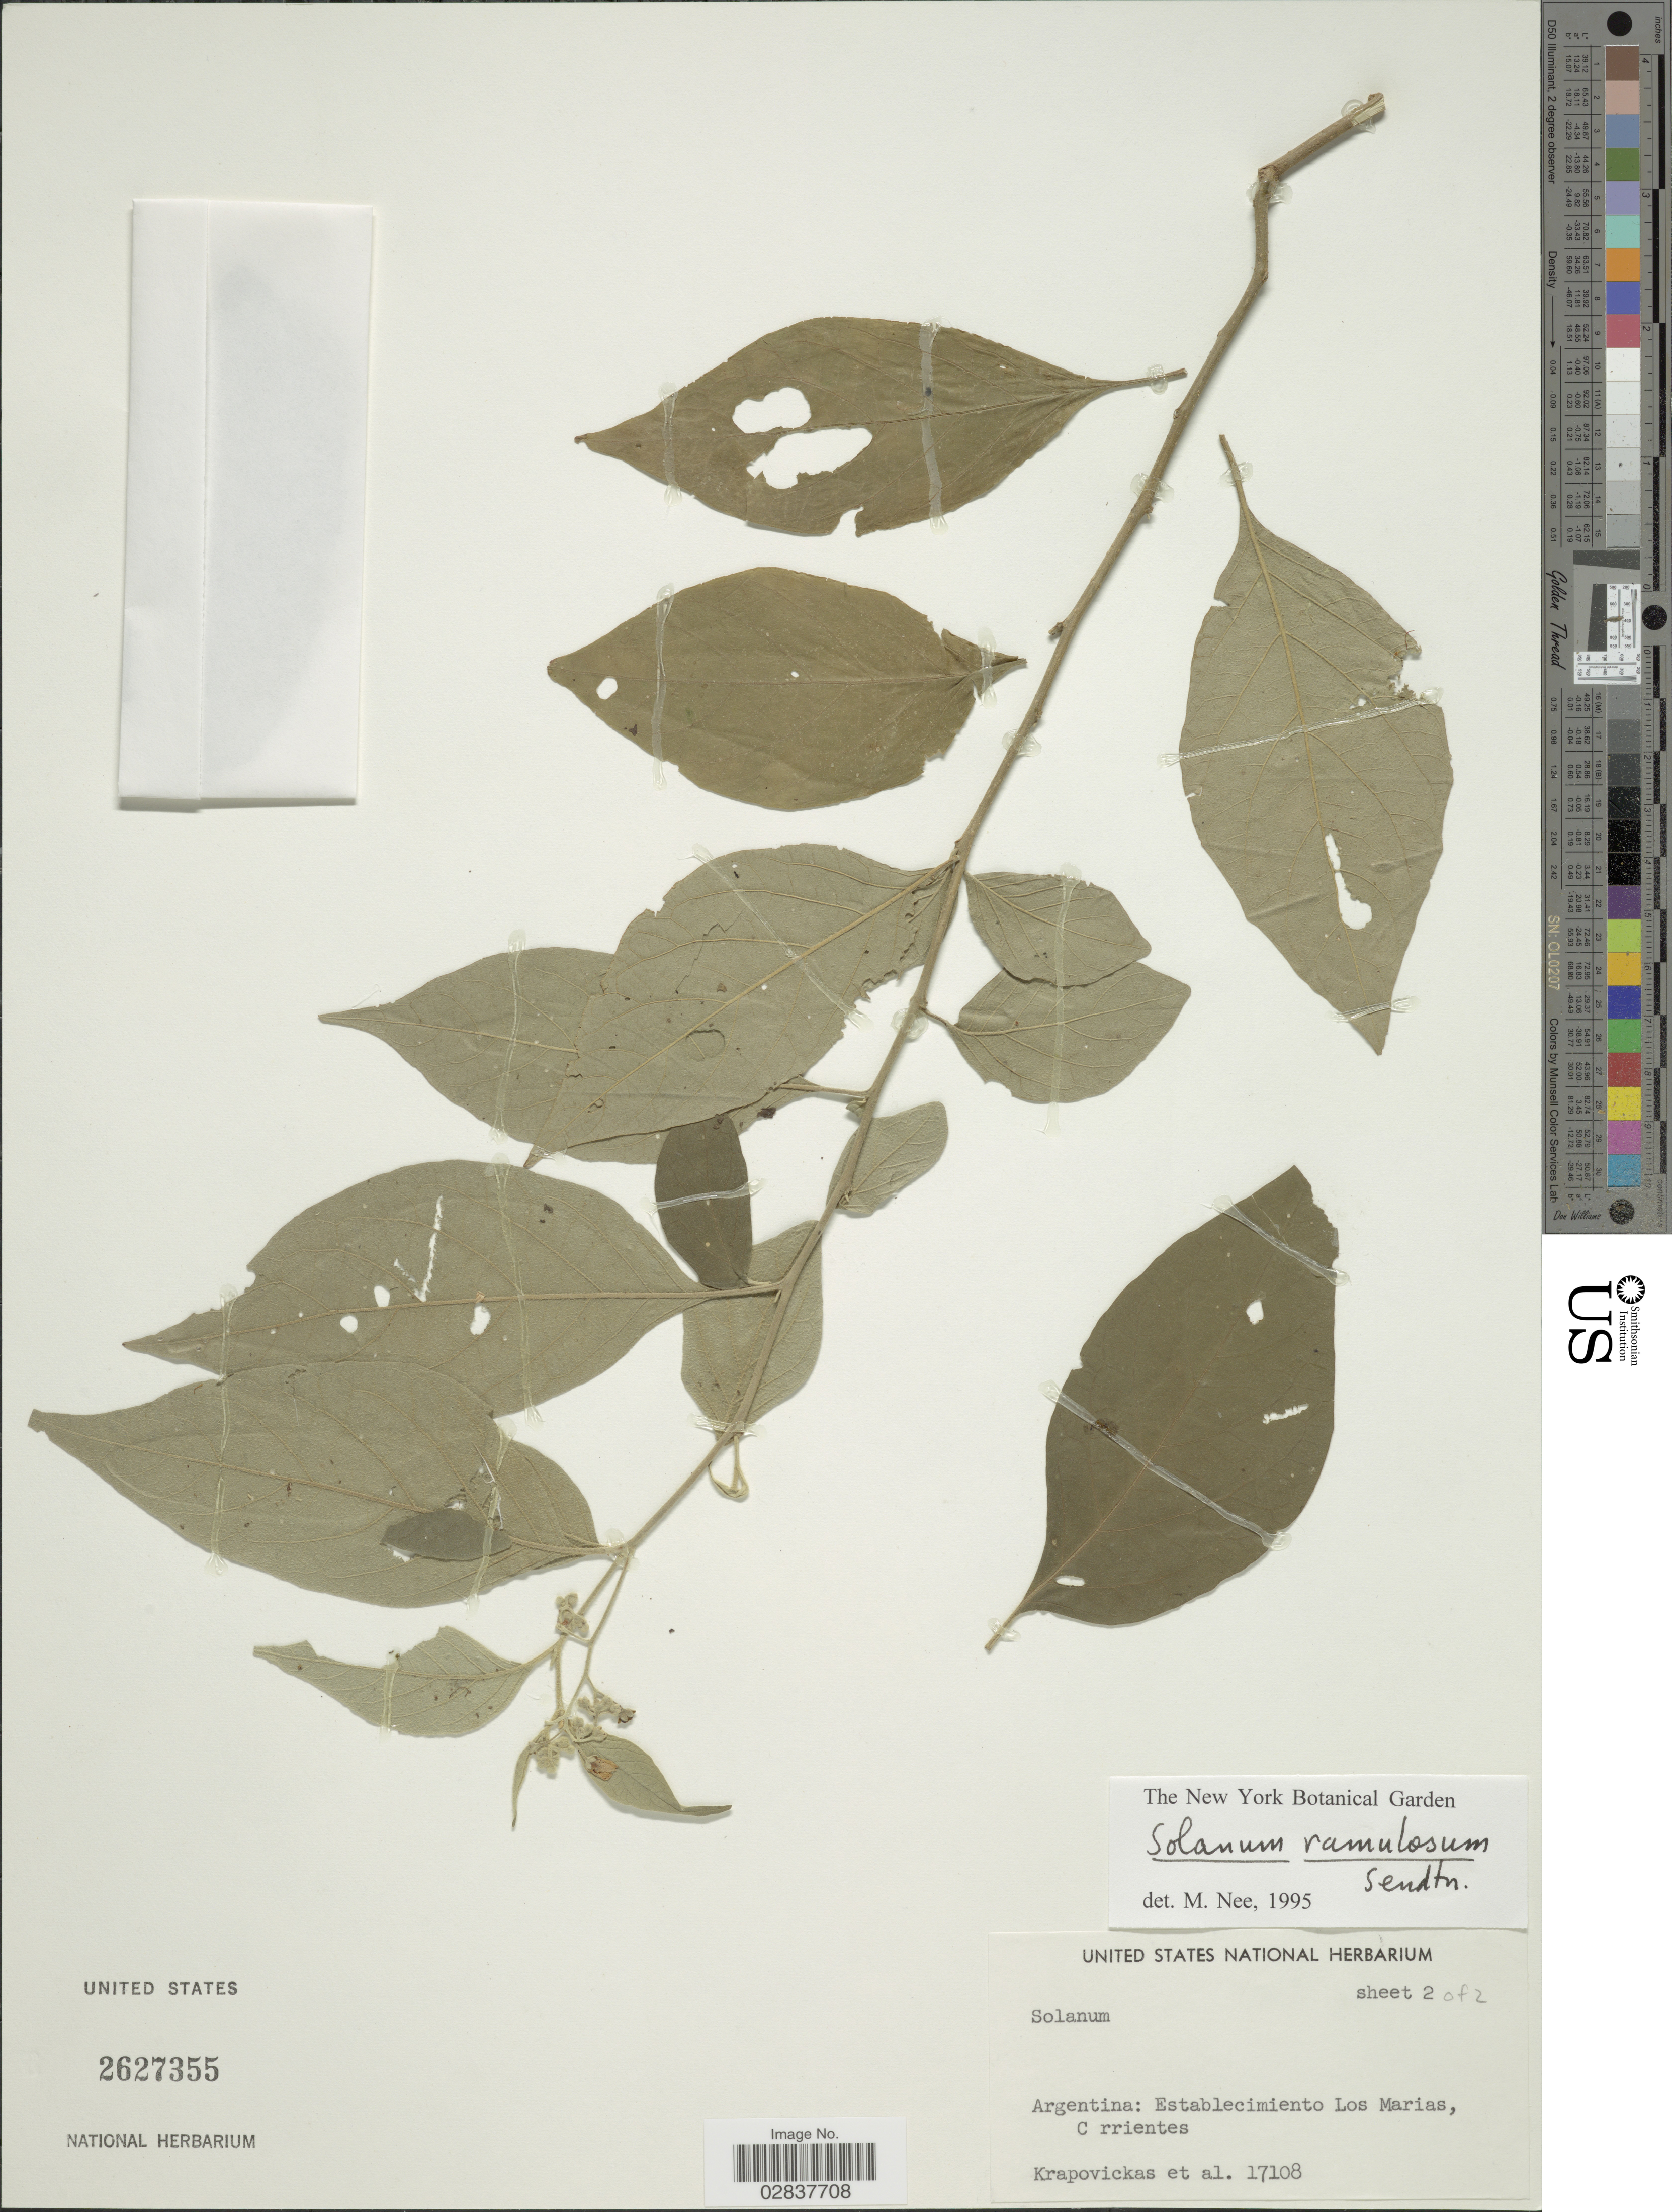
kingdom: Plantae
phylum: Tracheophyta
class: Magnoliopsida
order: Solanales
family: Solanaceae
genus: Solanum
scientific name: Solanum ramulosum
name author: Sendtn.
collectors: Krapovickas & et al.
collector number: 17108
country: Argentina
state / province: Corrientes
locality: Establecimiento Los Marias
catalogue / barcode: US 2627355